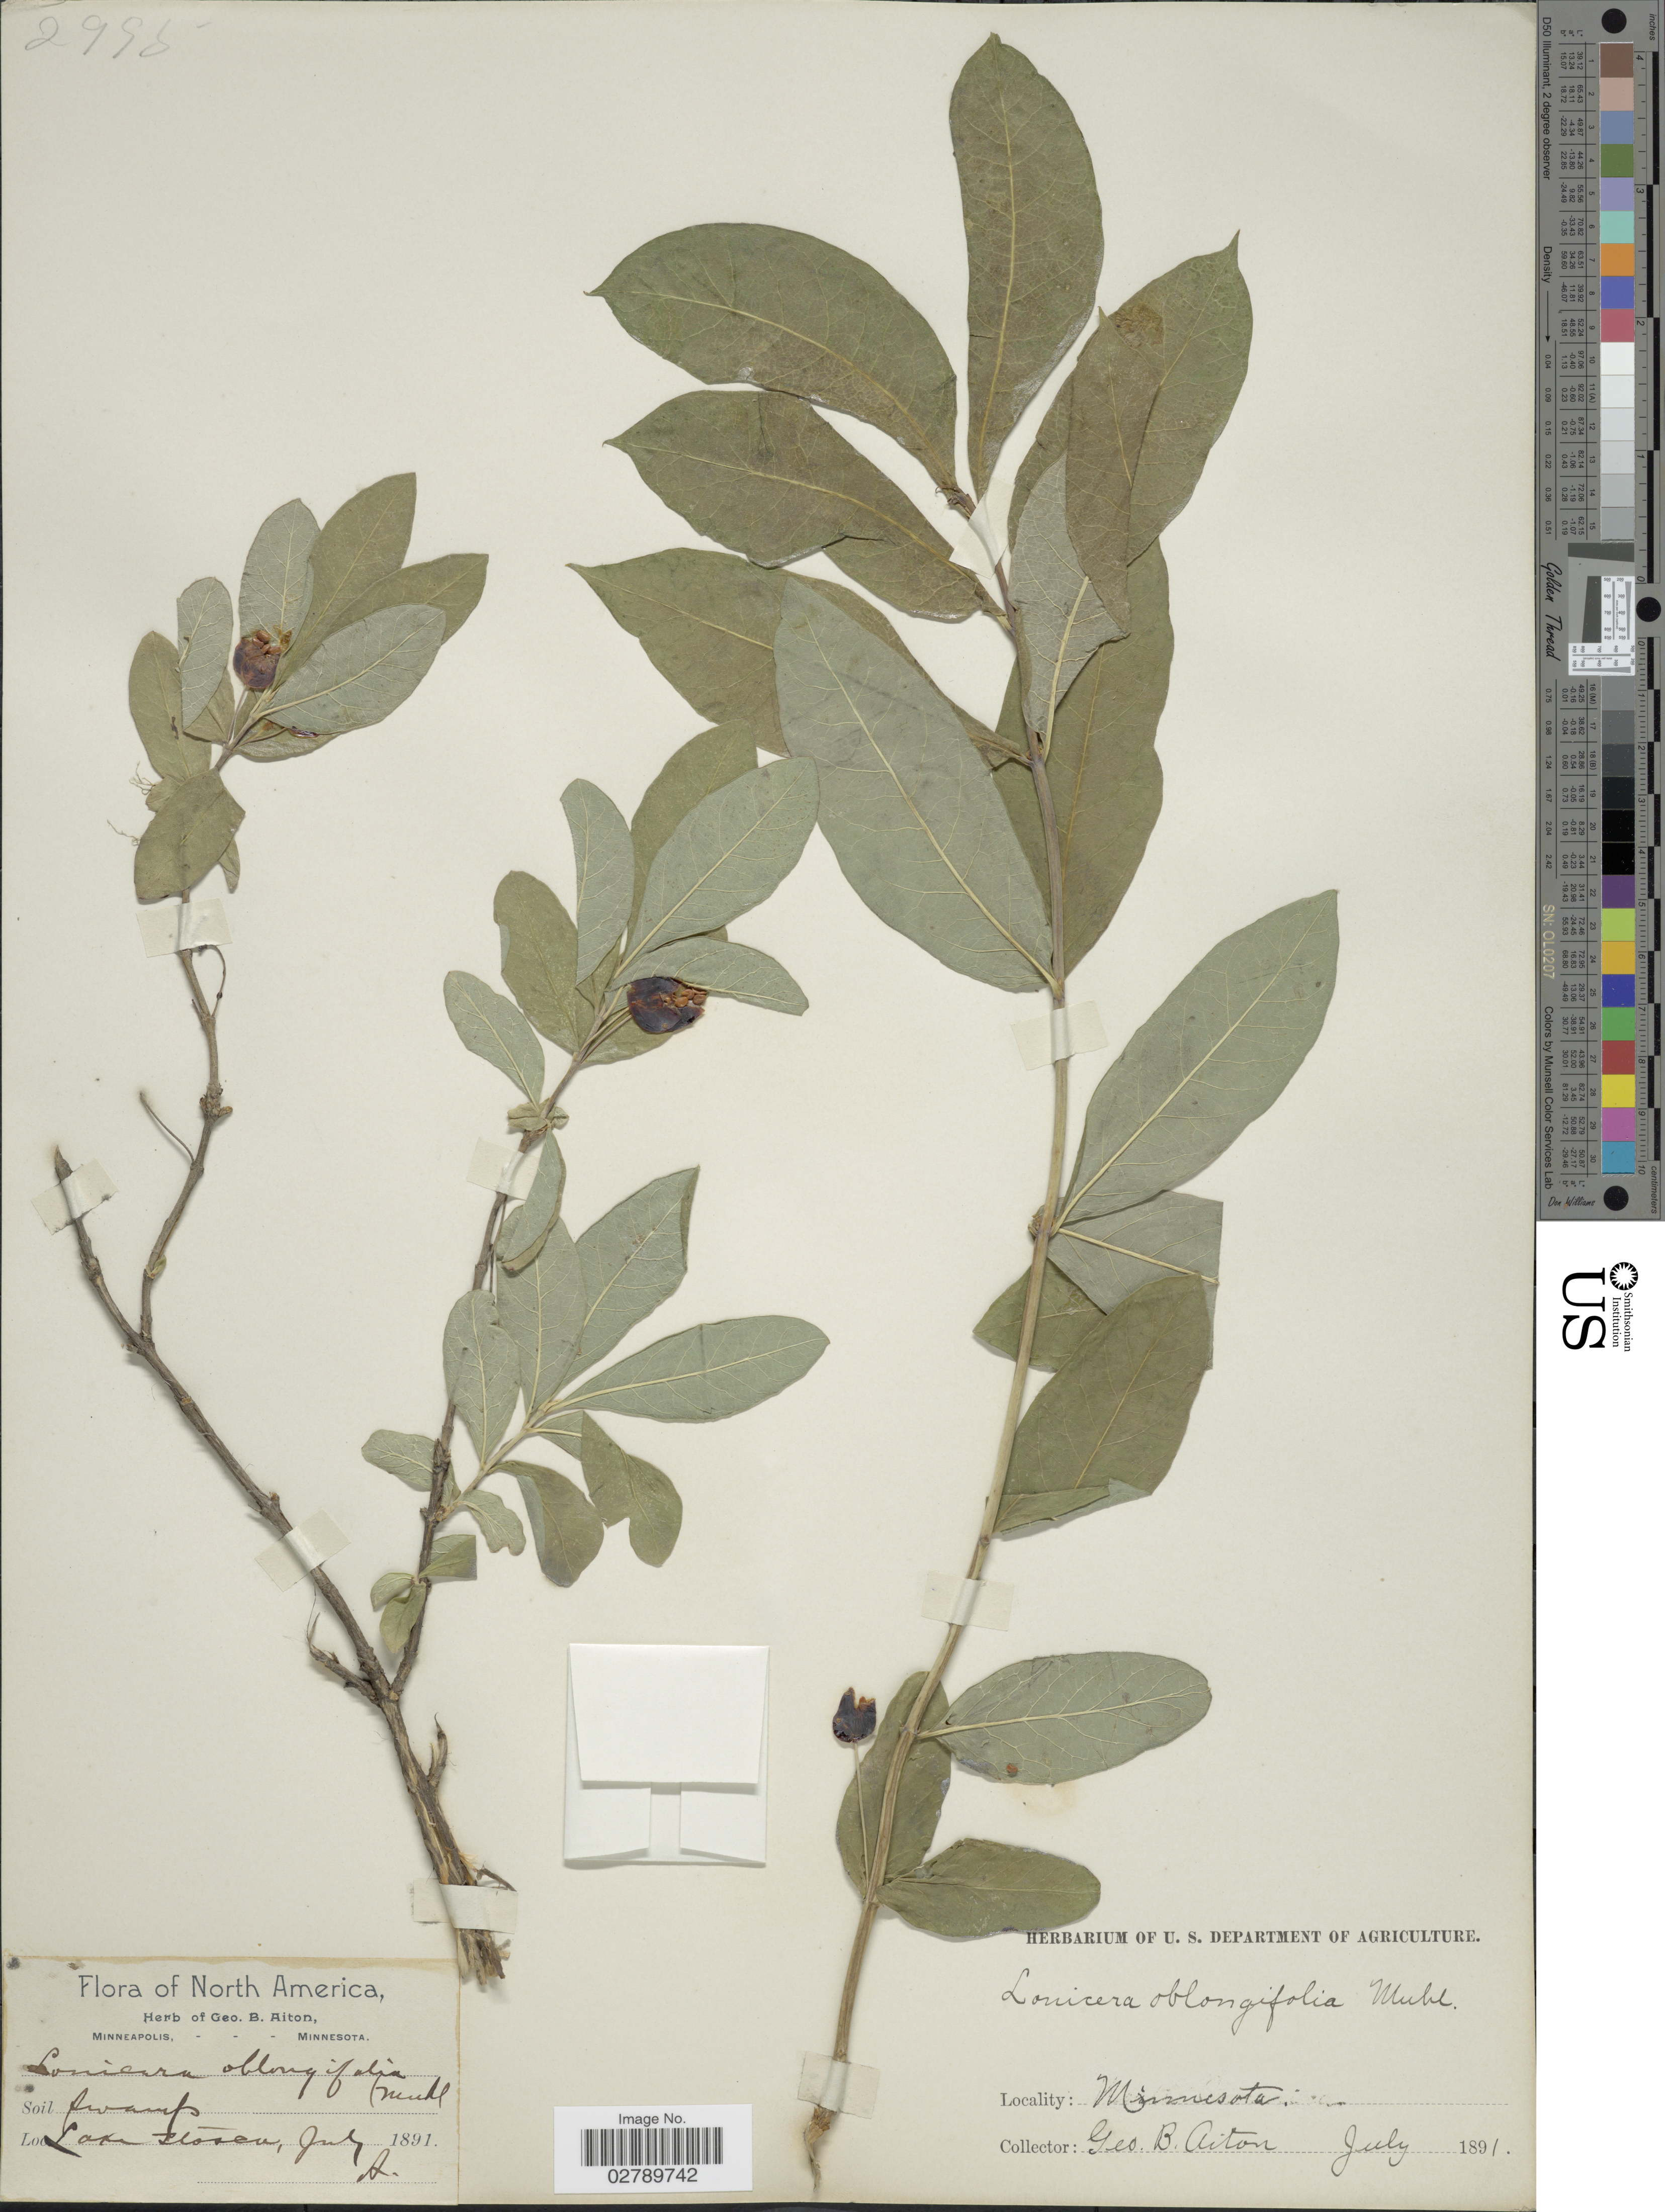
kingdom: Plantae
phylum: Tracheophyta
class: Magnoliopsida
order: Dipsacales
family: Caprifoliaceae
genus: Lonicera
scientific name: Lonicera oblongifolia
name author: Hook.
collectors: G. B. Aiton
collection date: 1891-07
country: United States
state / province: Minnesota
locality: Lake Itasca